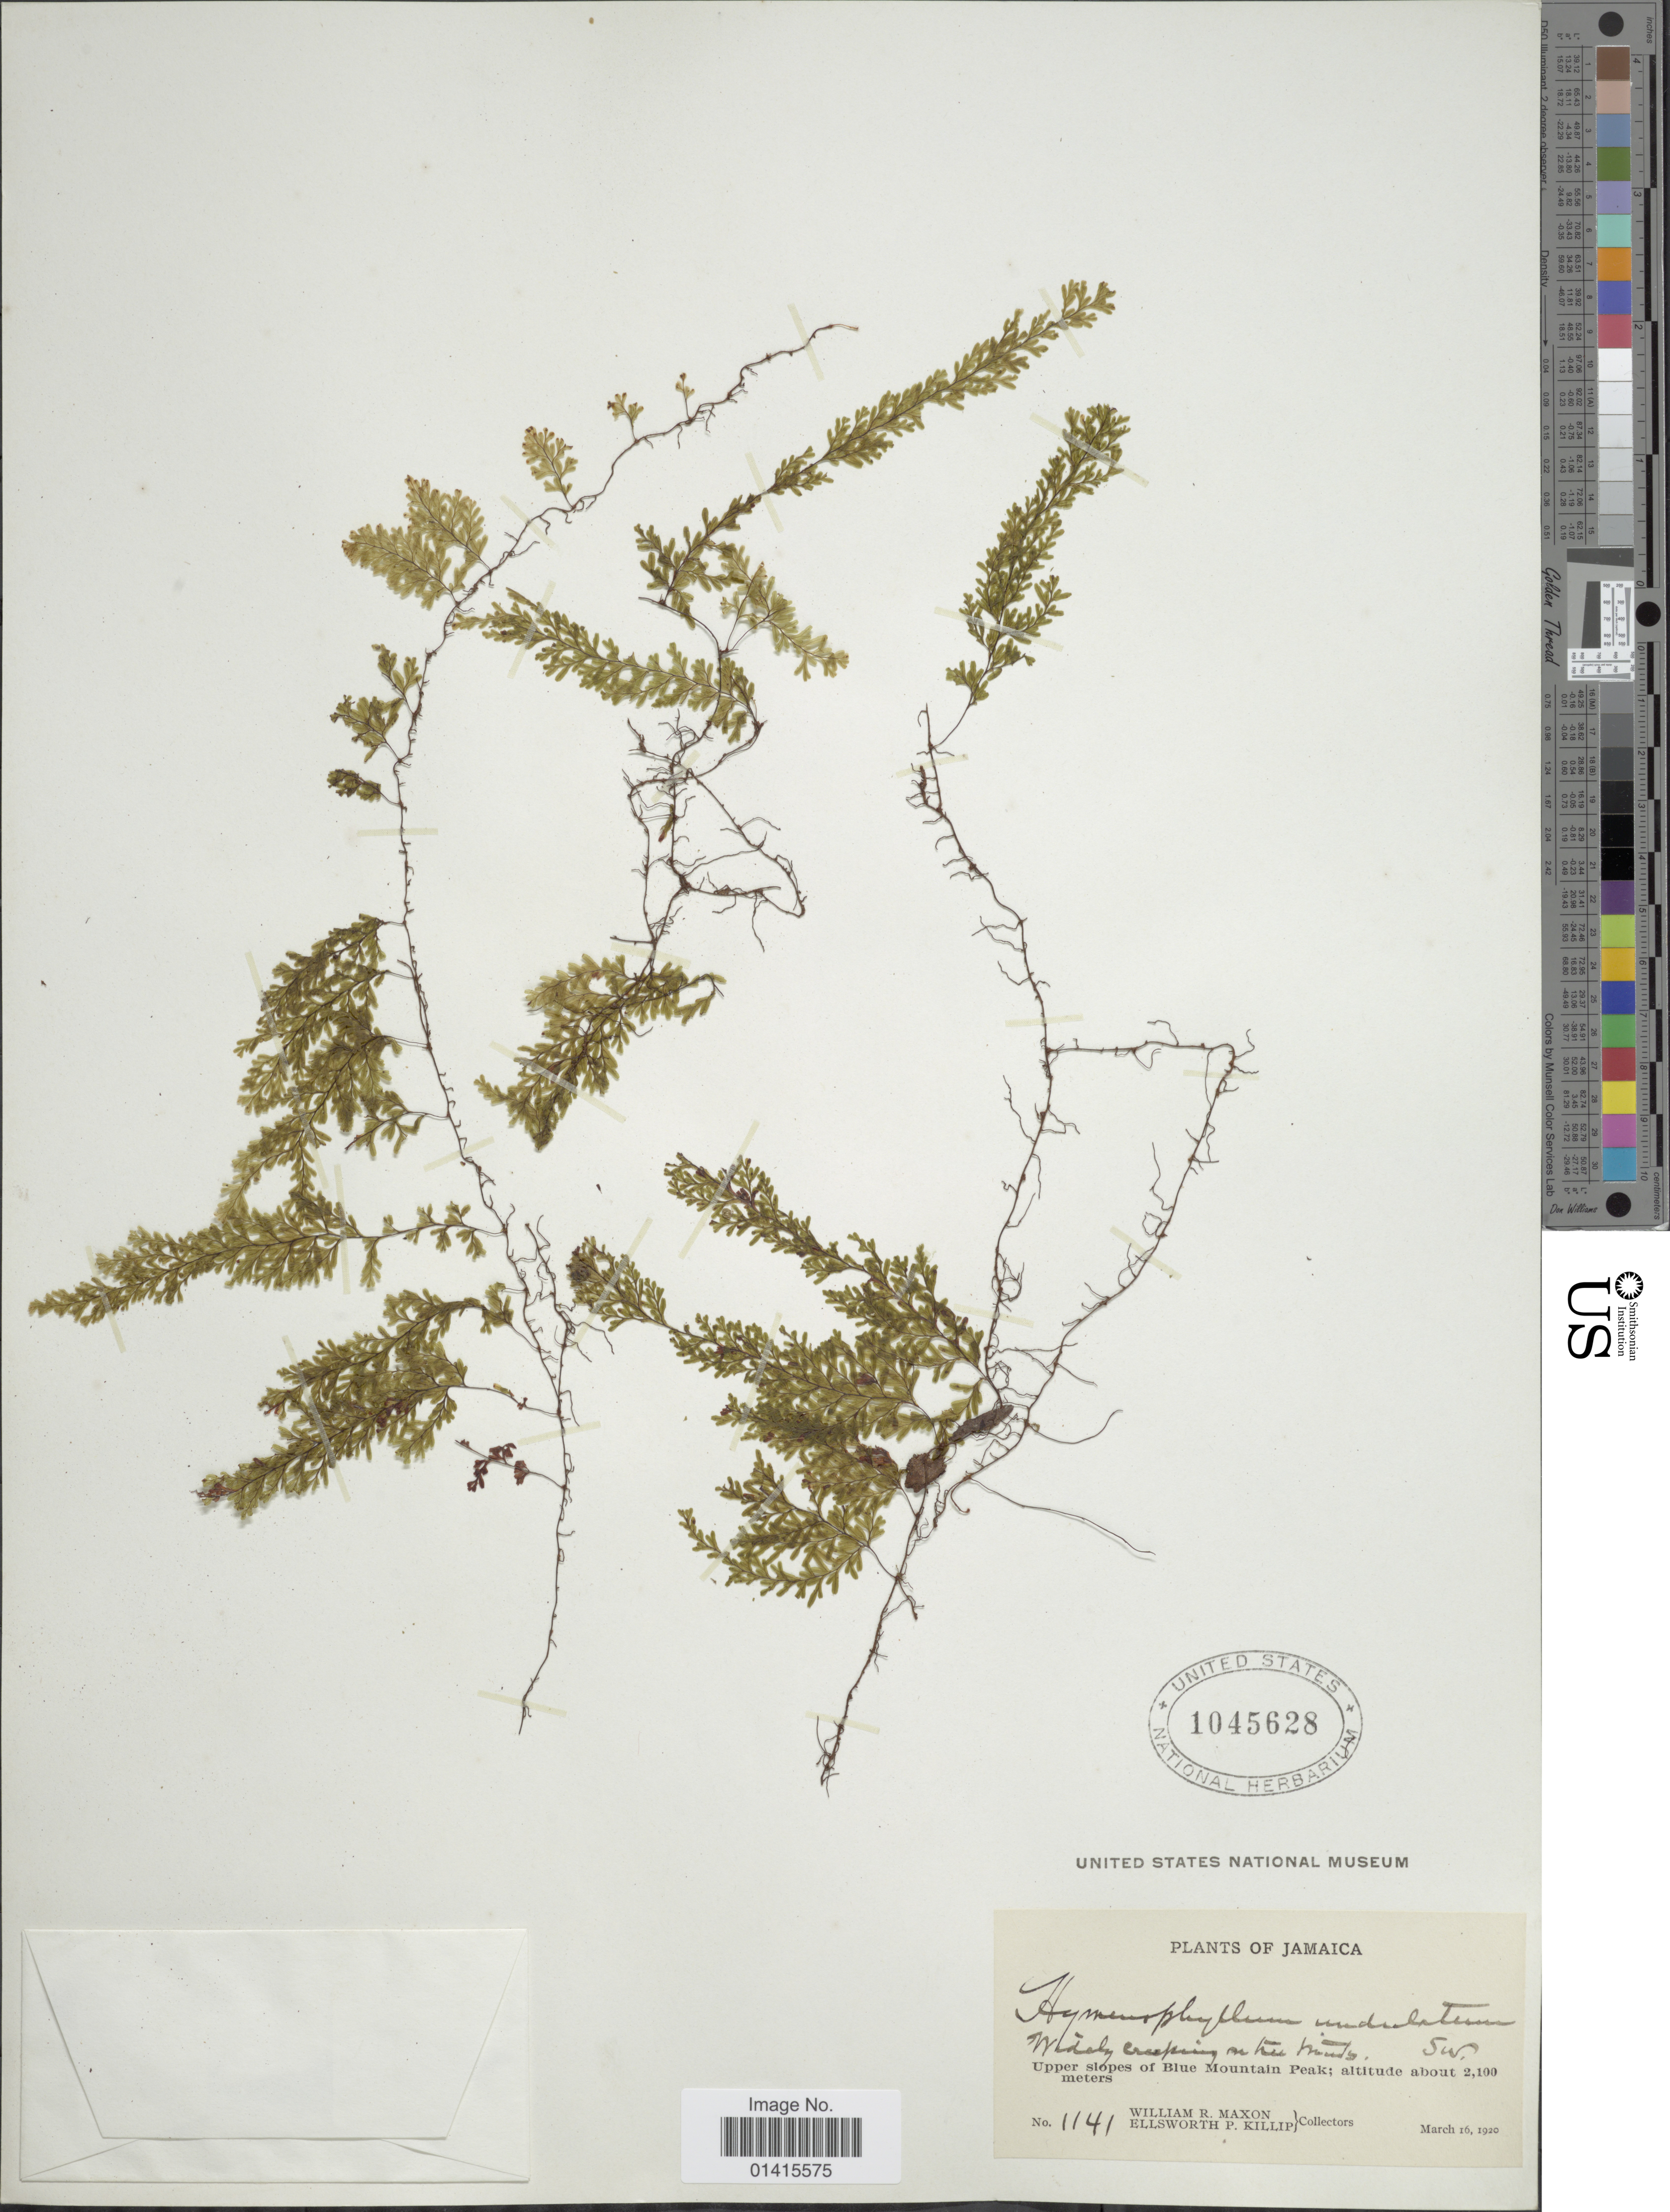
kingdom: Plantae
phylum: Tracheophyta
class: Polypodiopsida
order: Hymenophyllales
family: Hymenophyllaceae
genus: Hymenophyllum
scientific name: Hymenophyllum undulatum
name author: (Sw.) Sw.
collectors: W. R. Maxon & E. P. Killip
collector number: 1141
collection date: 1920-03-16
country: Jamaica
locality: Upper slopes of Blue Mountain Peak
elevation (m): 2100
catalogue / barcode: US 1045628